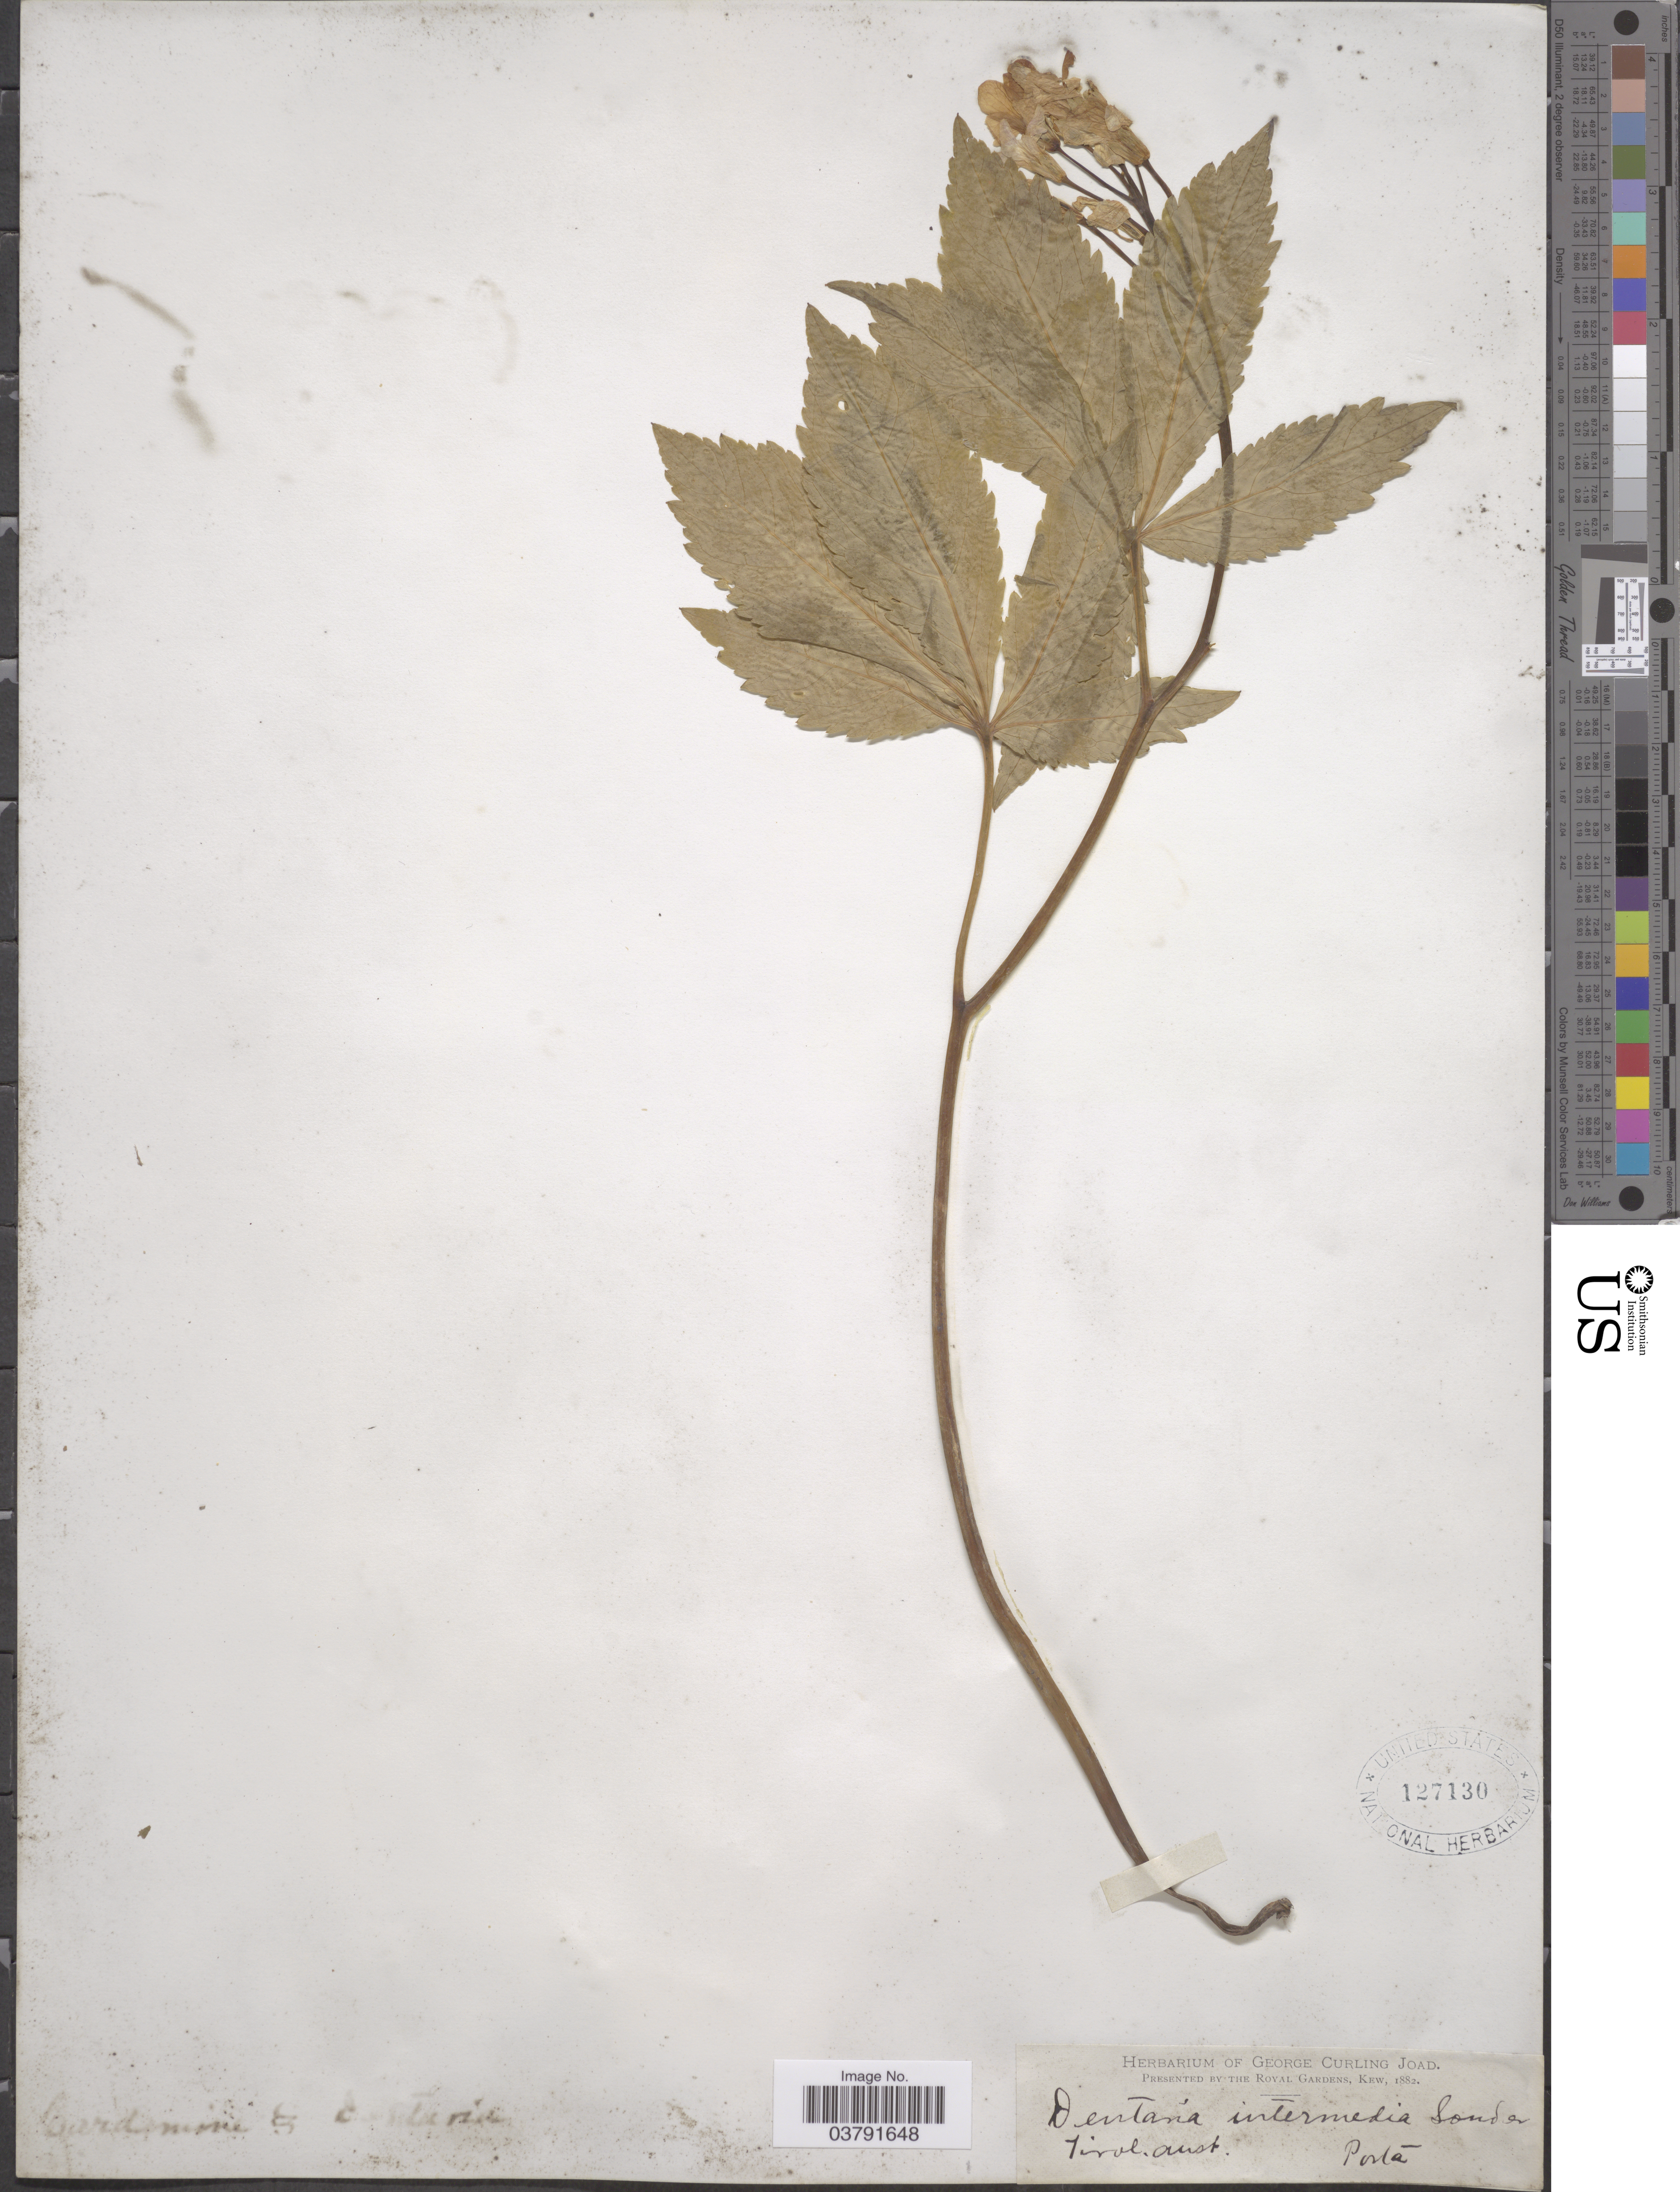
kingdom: Plantae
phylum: Tracheophyta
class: Magnoliopsida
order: Brassicales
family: Brassicaceae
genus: Dentaria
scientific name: Dentaria intermedia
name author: Sond.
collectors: -- Porta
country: Austria / Italy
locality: Tirol. aust.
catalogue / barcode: US 127130